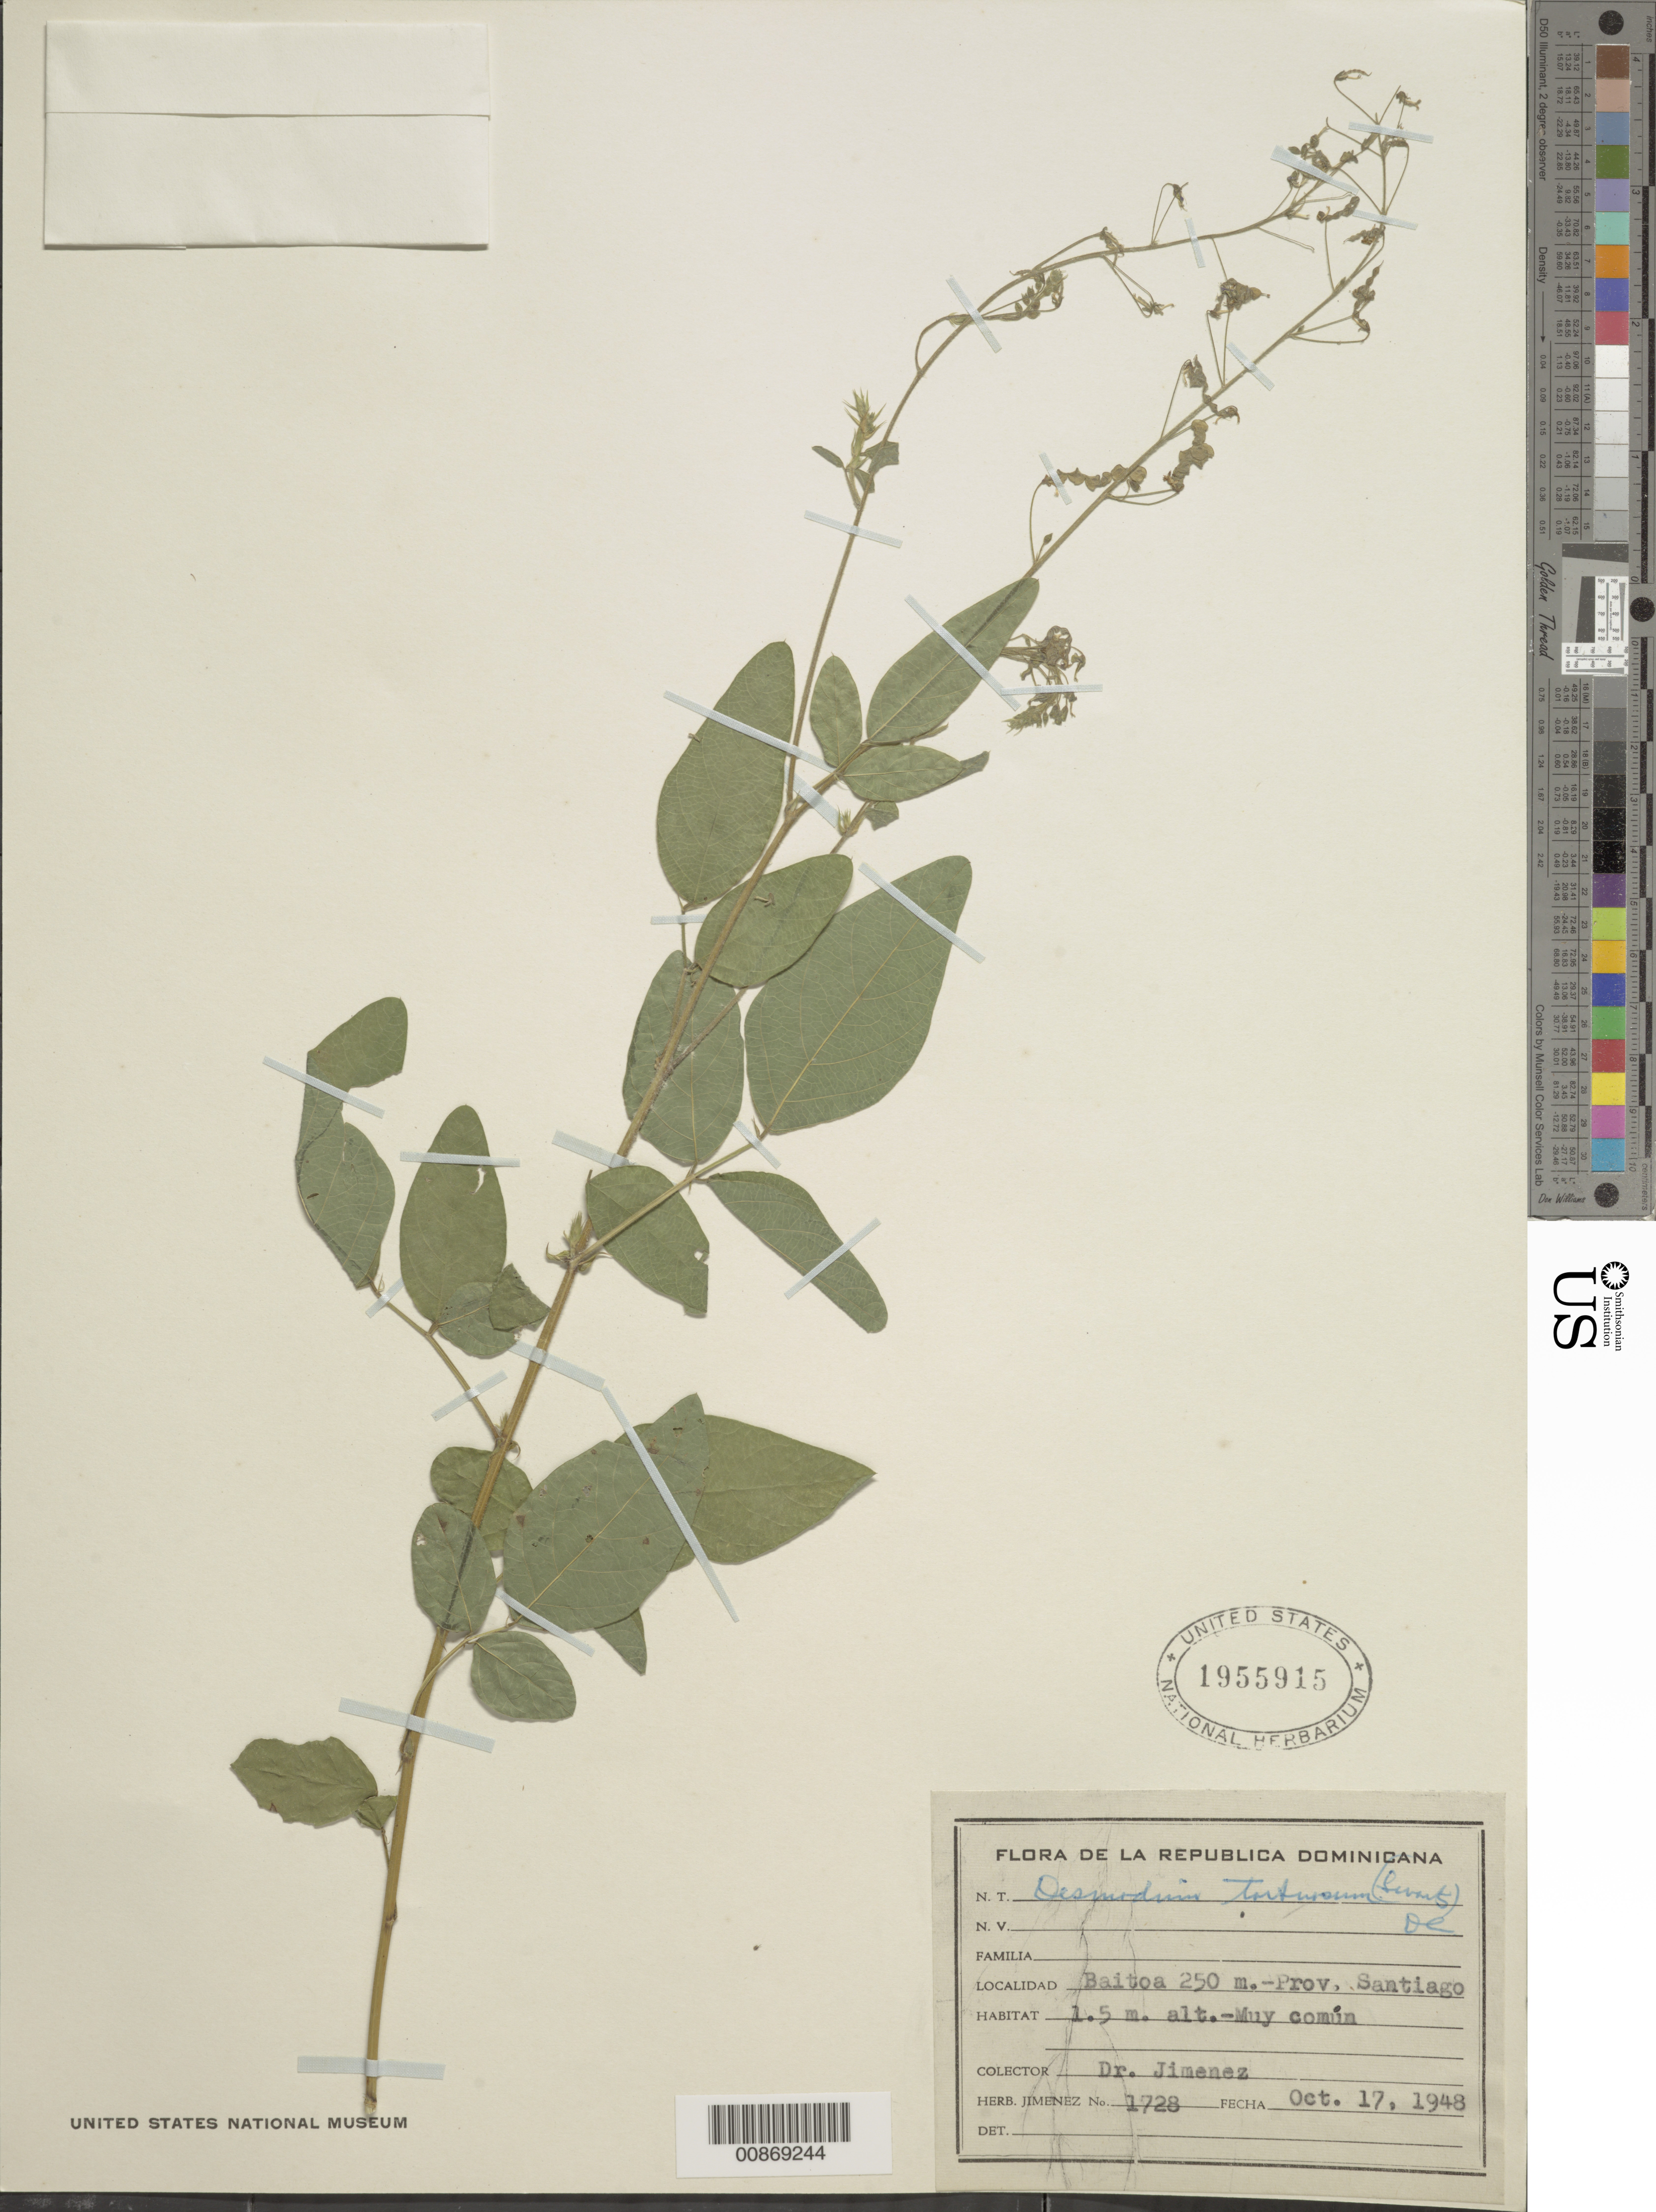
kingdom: Plantae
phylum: Tracheophyta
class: Magnoliopsida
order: Fabales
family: Fabaceae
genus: Desmodium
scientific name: Desmodium tortuosum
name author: (Sw.) DC.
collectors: J. J. Jiménez Almonte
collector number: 1728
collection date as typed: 17 Oct 1948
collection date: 1948-10-17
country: Dominican Republic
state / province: Santiago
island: Hispaniola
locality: Baitoa.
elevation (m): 250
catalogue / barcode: US 1955915